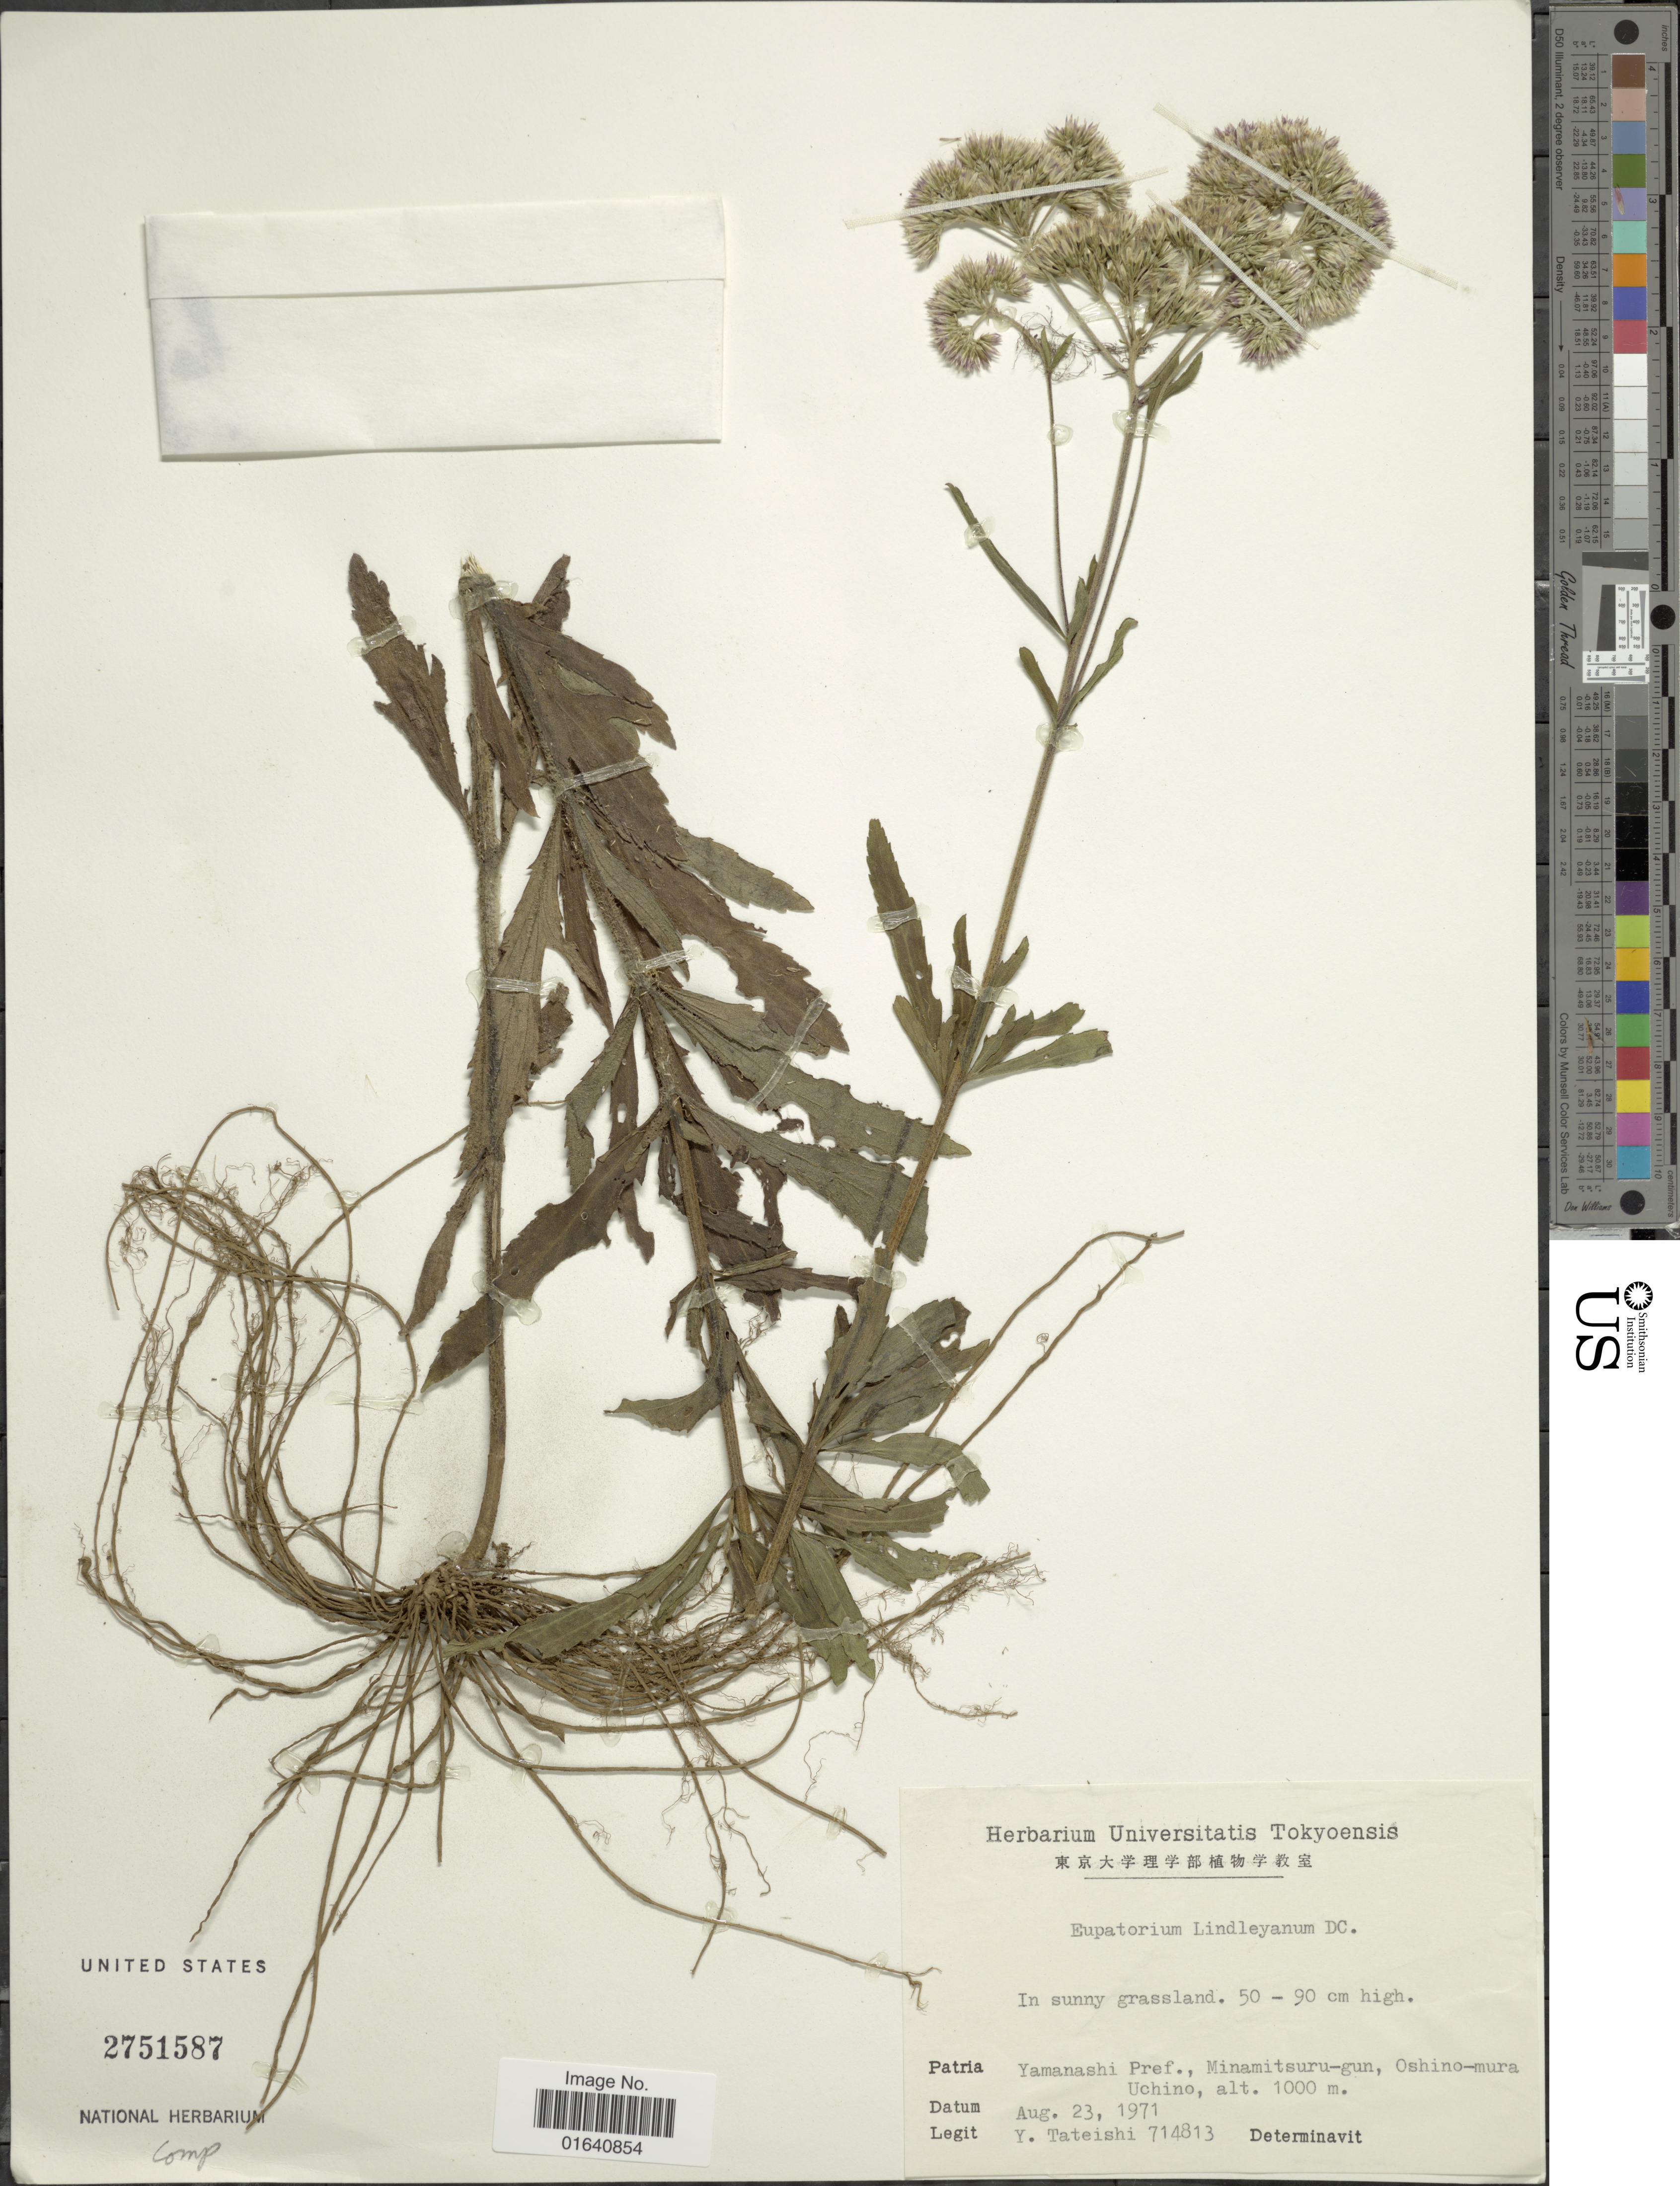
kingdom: Plantae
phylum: Tracheophyta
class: Magnoliopsida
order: Asterales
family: Asteraceae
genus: Eupatorium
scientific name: Eupatorium lindleyanum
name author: DC.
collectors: Y. Tateishi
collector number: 714813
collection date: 1971-08-23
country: Japan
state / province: Yamanasi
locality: Yamanashi Pref., Minamitsuru-gun, Oshino-mura Uchino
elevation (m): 1000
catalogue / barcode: US 2751587